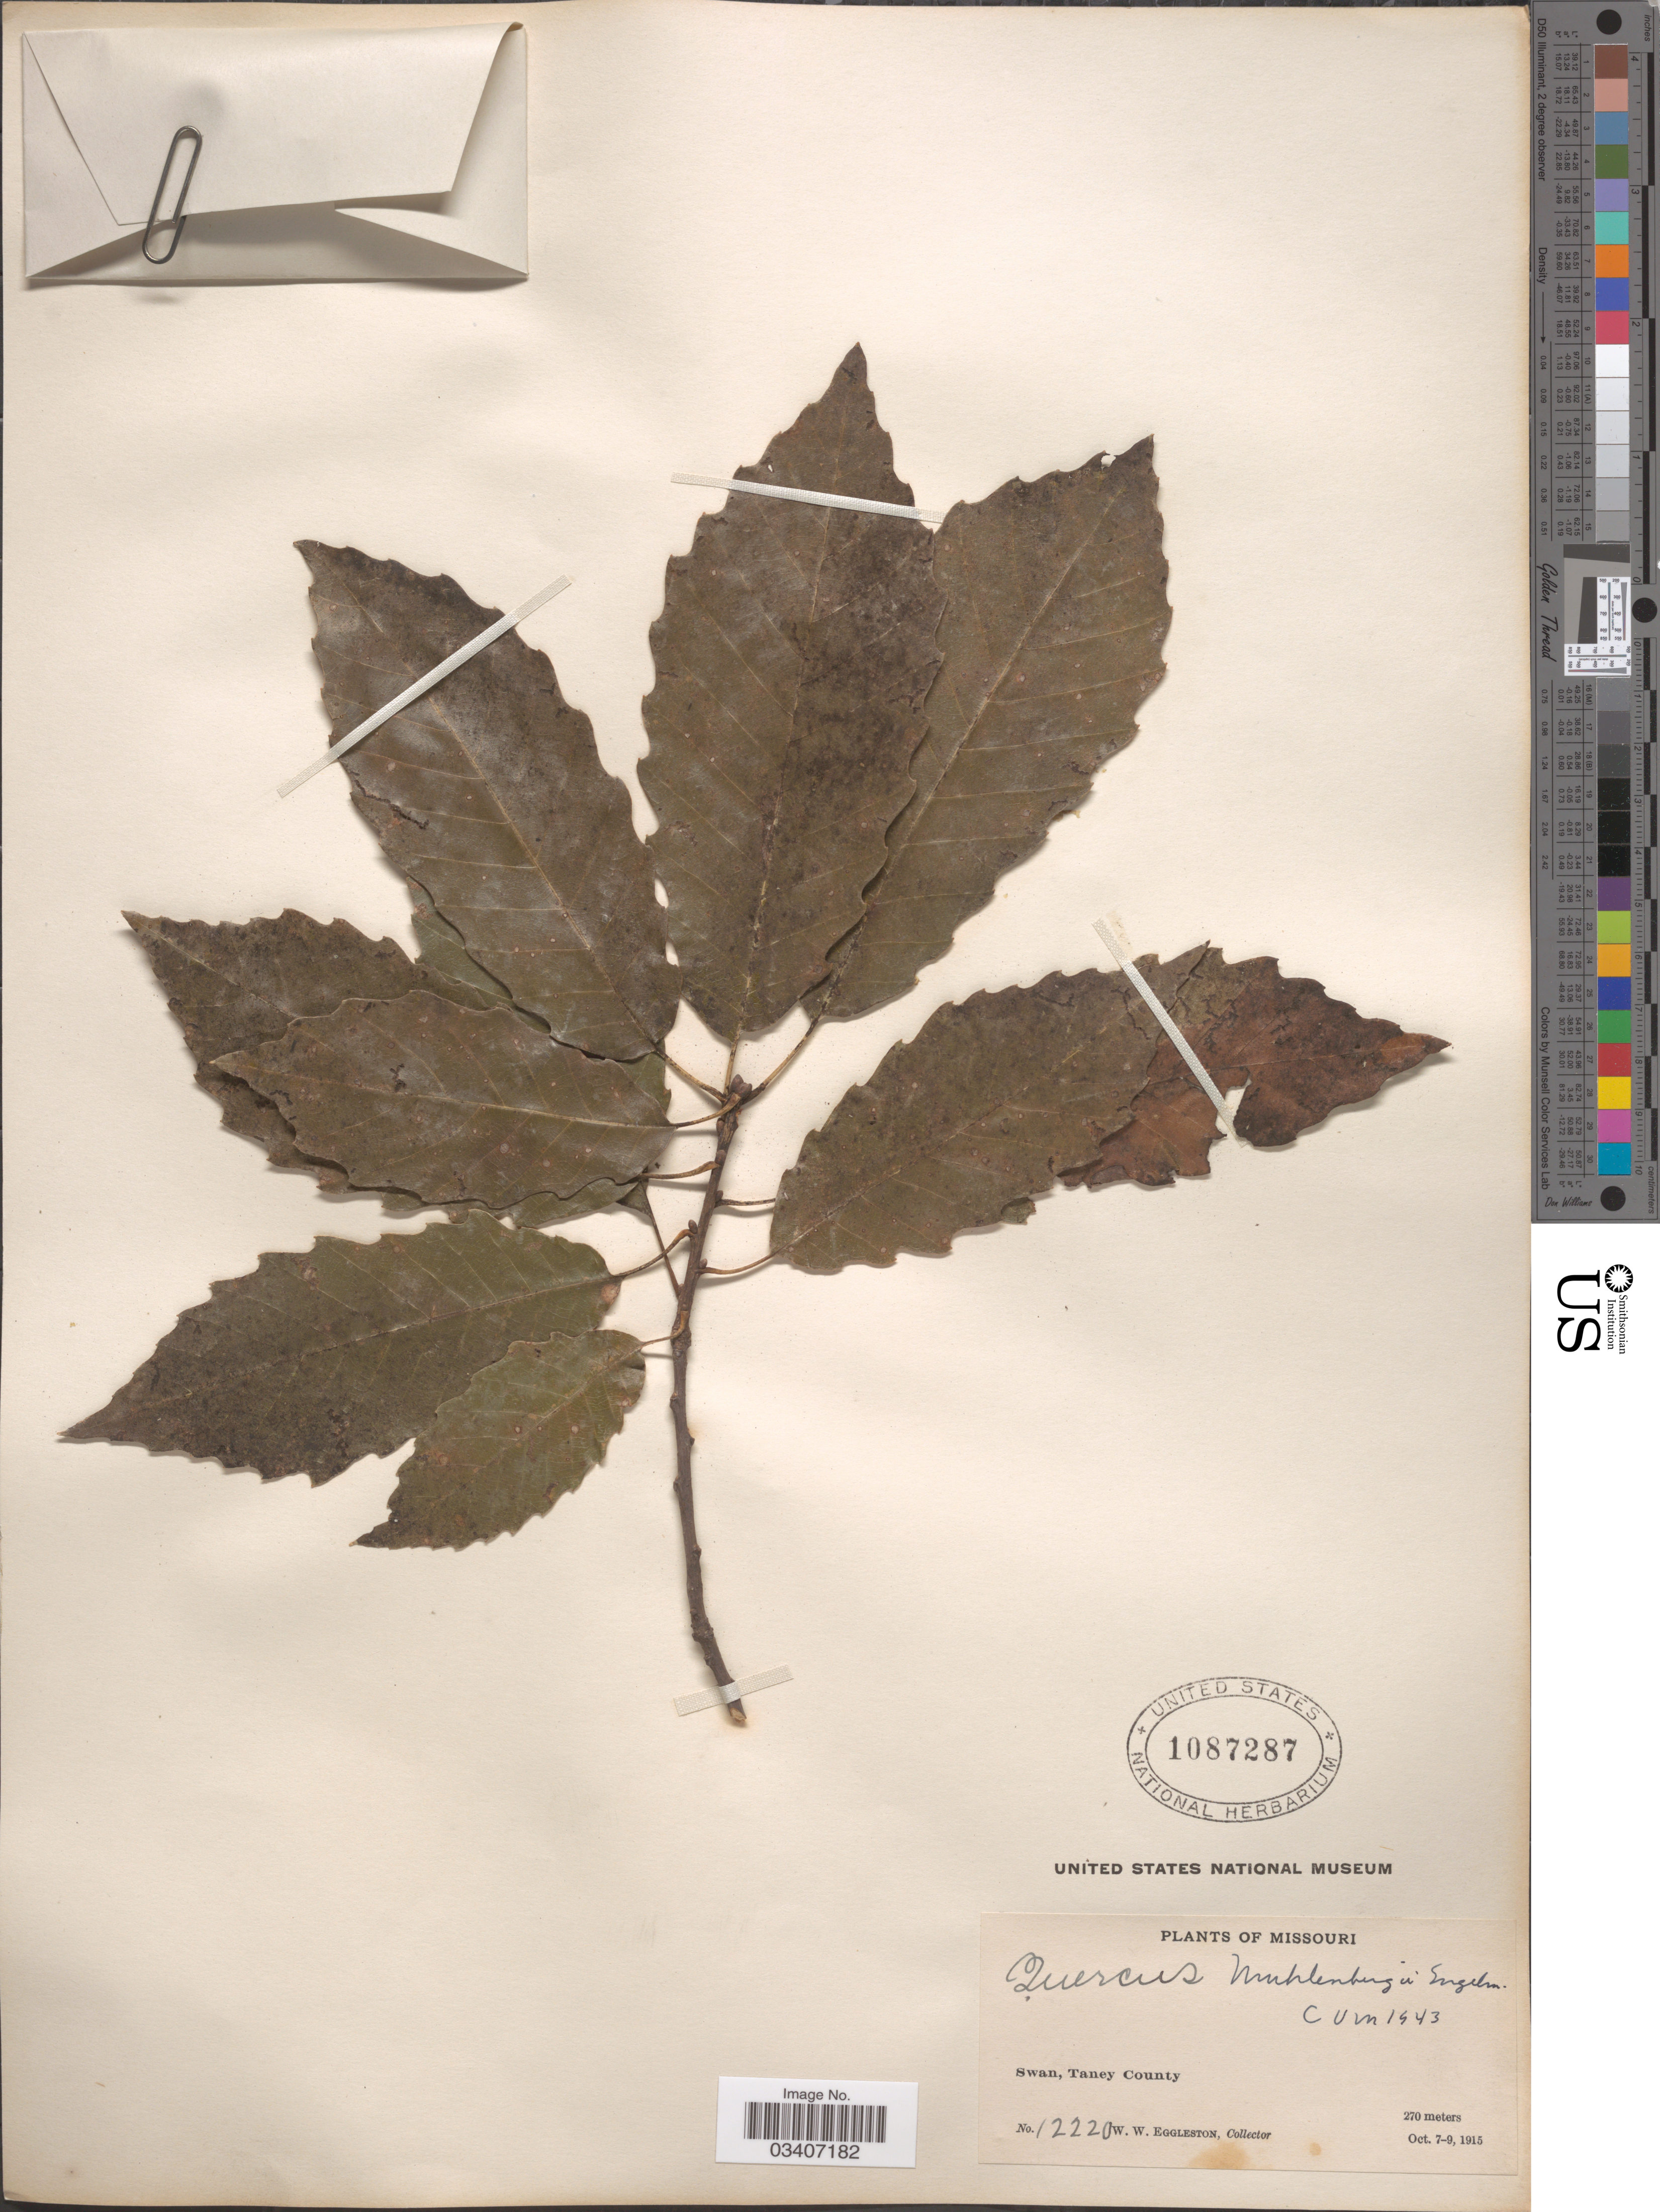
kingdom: Plantae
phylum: Tracheophyta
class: Magnoliopsida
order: Fagales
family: Fagaceae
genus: Quercus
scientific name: Quercus muehlenbergii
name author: Engelm.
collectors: W. W. Eggleston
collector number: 12220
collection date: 1915-10-07/1915-10-09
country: United States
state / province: Missouri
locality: Swann, Taney County.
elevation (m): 270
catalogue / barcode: US 1087287